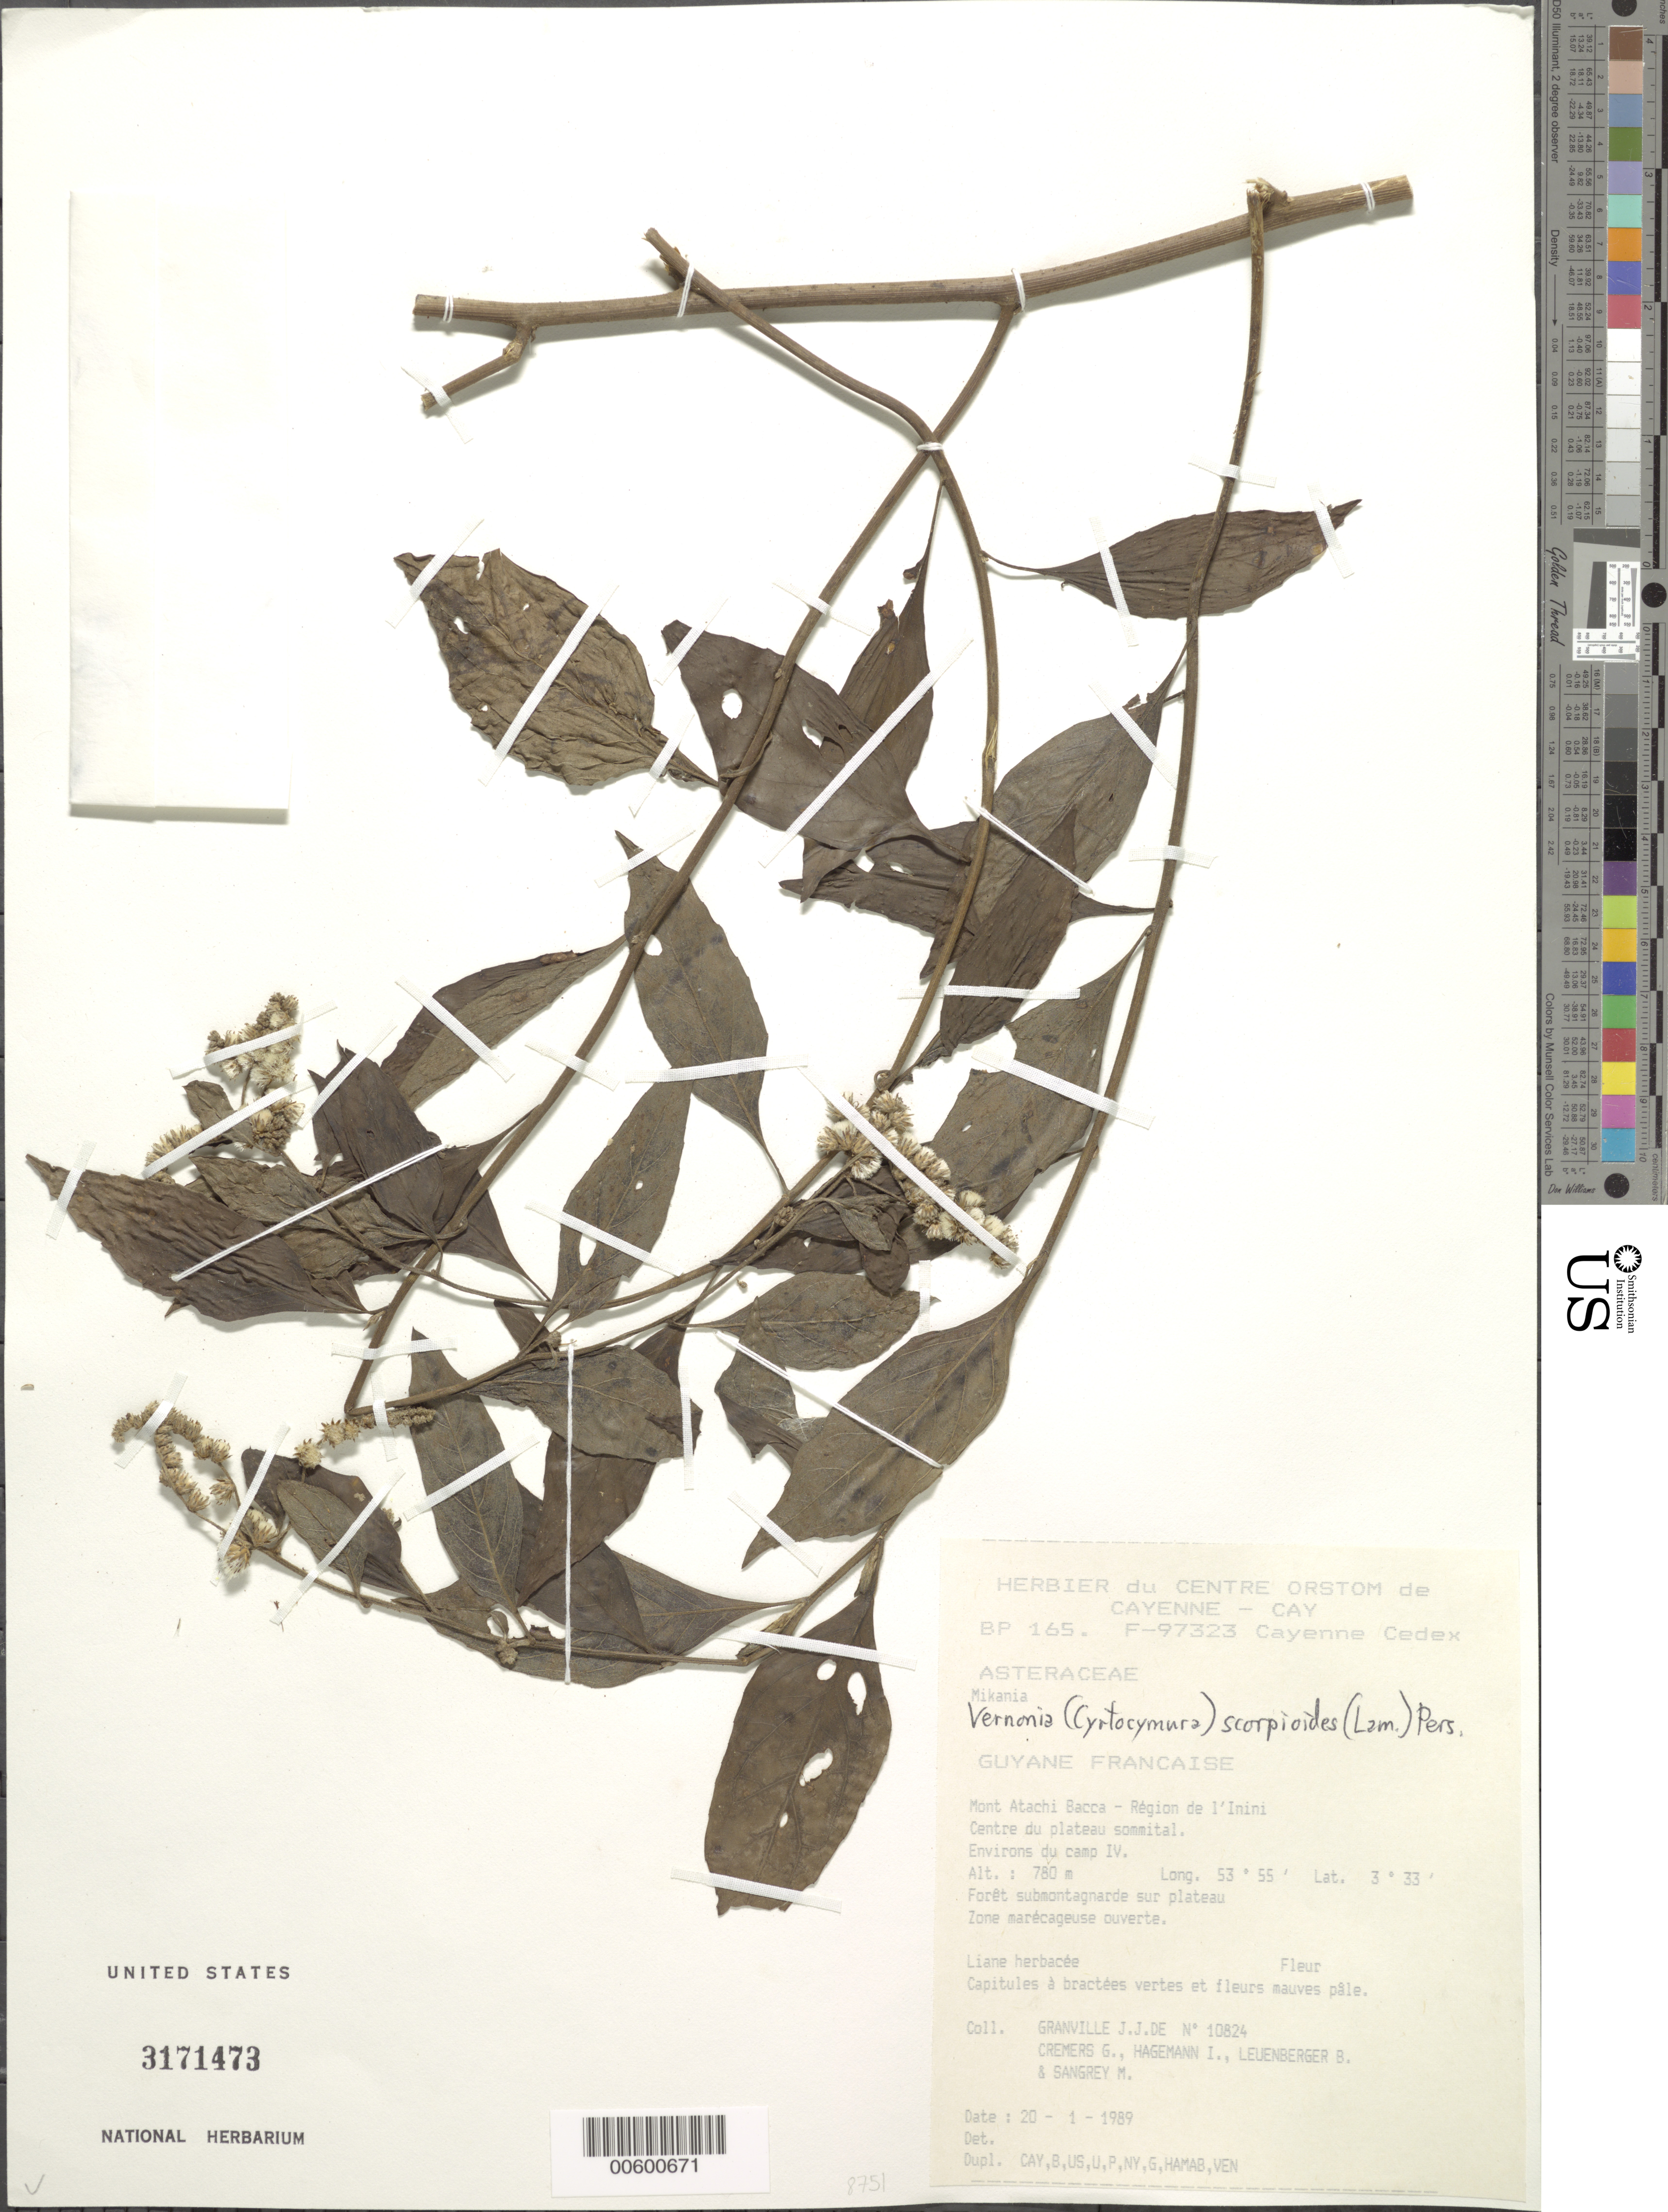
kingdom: Plantae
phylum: Tracheophyta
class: Magnoliopsida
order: Asterales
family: Asteraceae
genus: Cyrtocymura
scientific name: Cyrtocymura scorpioides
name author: (Lam.) H. Rob.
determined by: Pruski, J. F.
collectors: J.-J. de Granville, G. Cremers, J. Hagemann, B. E. Leuenberger & M. S. Sangrey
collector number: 10824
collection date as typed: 20-Jan-89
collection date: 1989-01-20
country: French Guiana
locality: Mont Atachi Bacca, région de l'Inini. Centre du plateau sommital. Environs du camp IV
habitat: Forêt submontagnarde sur plateau. Zone marécageuse ouverte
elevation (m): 780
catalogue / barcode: US 3171473